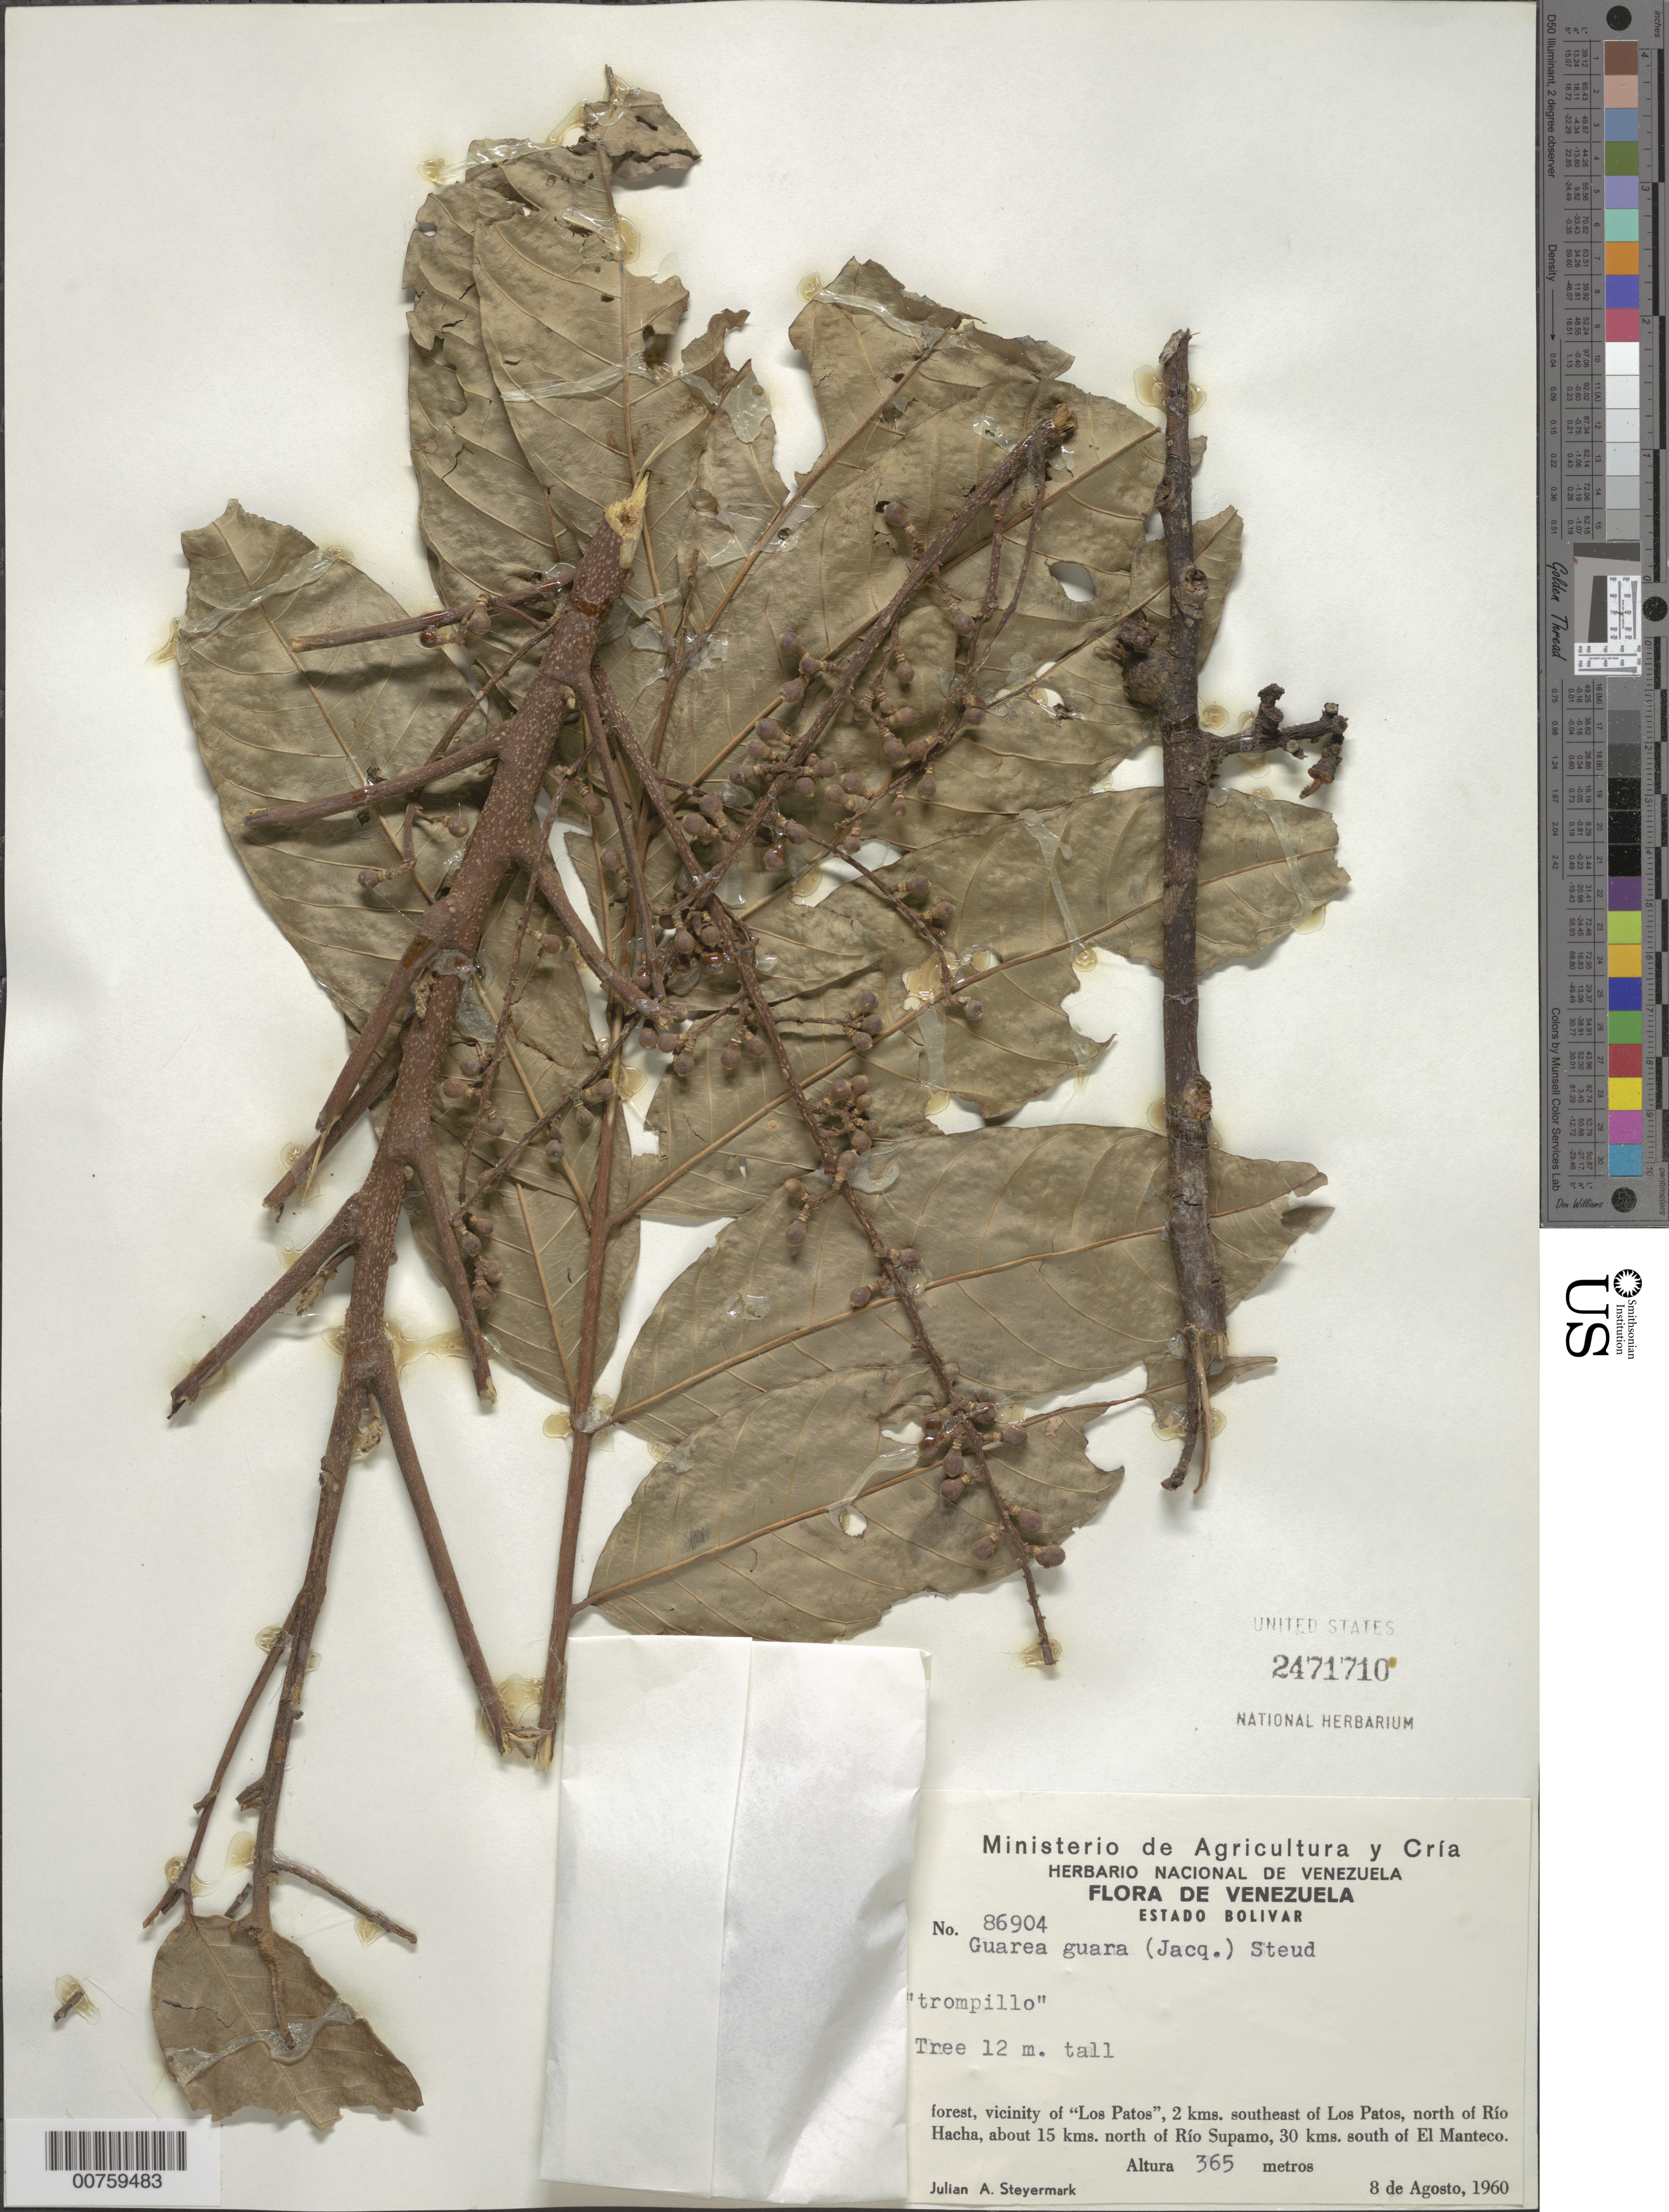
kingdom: Plantae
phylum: Tracheophyta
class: Magnoliopsida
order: Sapindales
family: Meliaceae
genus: Guarea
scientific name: Guarea guidonia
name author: (L.) Sleumer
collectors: J. Steyermark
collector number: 86904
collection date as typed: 8-Aug-60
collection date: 1960-08-08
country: Venezuela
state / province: Bolívar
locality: Los Patos, 2 km SE of, N of Río Hacha, 15 km N of Río Supamo, 30 km south of El Manteco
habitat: Forest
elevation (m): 365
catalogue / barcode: US 2471710